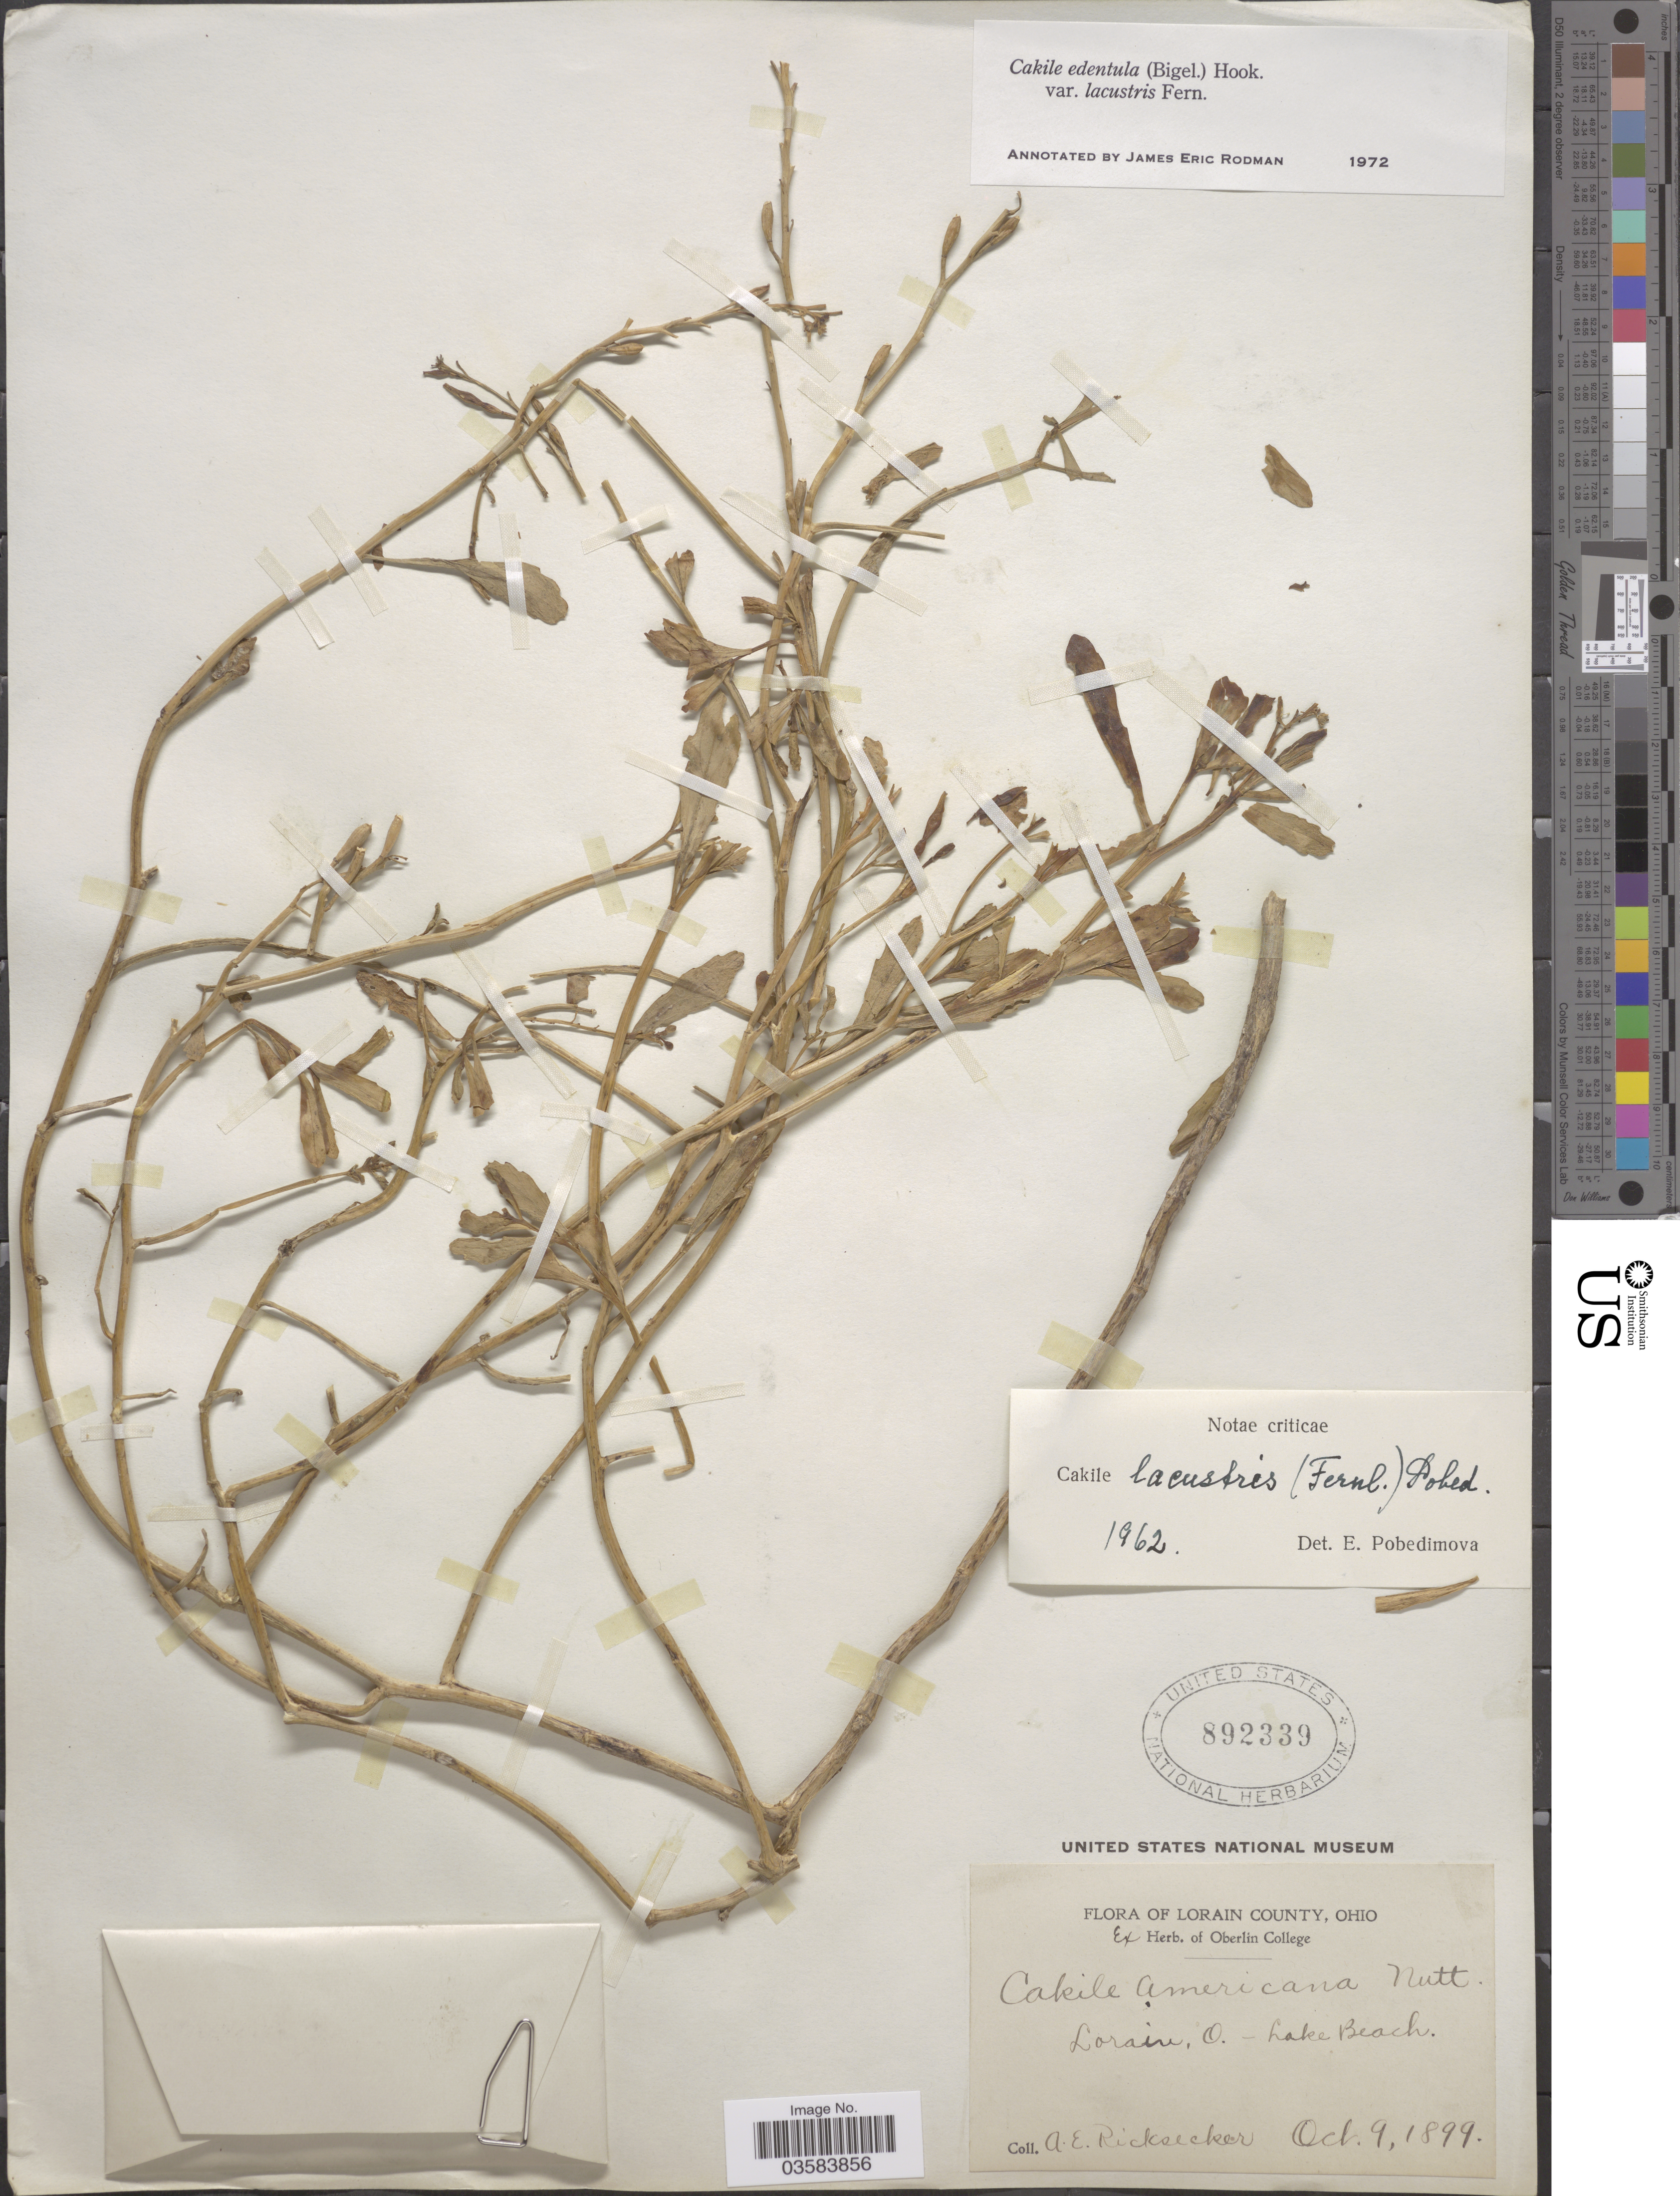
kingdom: Plantae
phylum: Tracheophyta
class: Magnoliopsida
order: Brassicales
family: Brassicaceae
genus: Cakile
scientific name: Cakile edentula var. lacustris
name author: Fernald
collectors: A. E. Ricksecker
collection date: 1899-10-09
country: United States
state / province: Ohio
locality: Lorain County. Loraine, O. - Lake Beach.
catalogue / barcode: US 892339